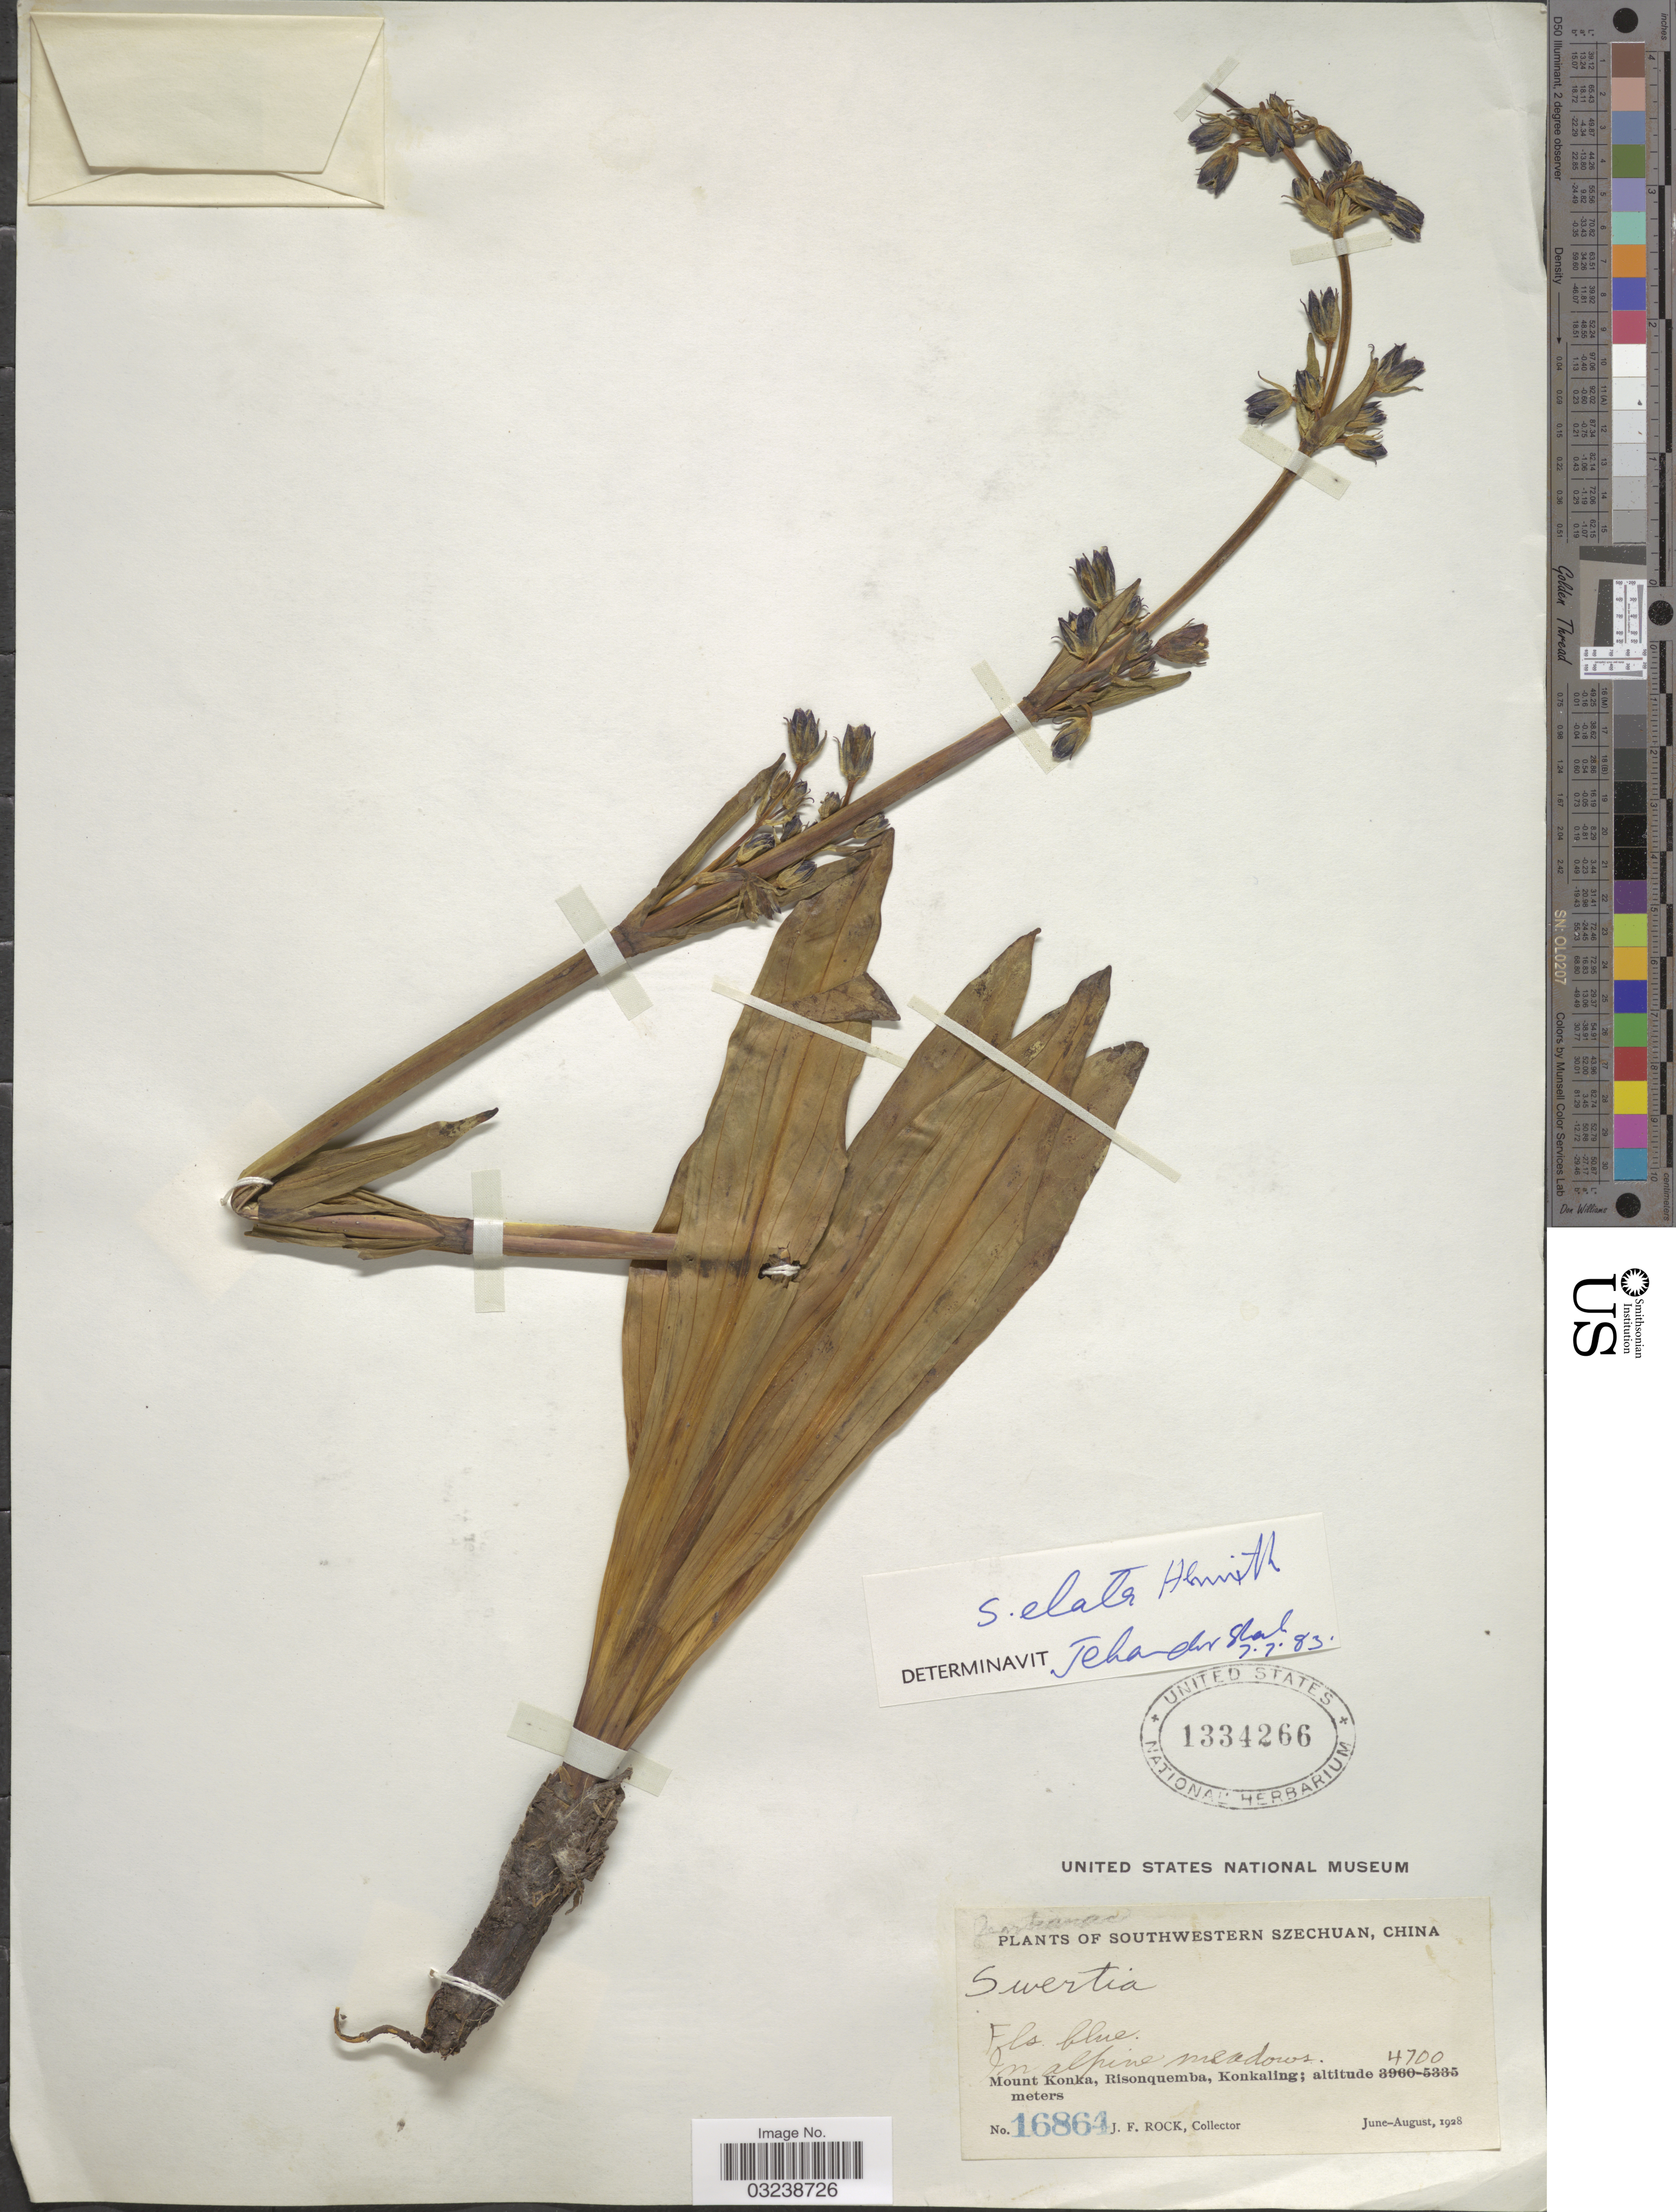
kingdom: Plantae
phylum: Tracheophyta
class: Magnoliopsida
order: Gentianales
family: Gentianaceae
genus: Swertia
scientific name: Swertia elata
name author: Harry Sm.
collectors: J. Rock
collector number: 16864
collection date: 1928-06/1928-08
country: China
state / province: Sichuan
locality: Southwestern Szechuan. Mount Konka, Risonquemba, Konkaling.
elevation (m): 4700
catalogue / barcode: US 1334266